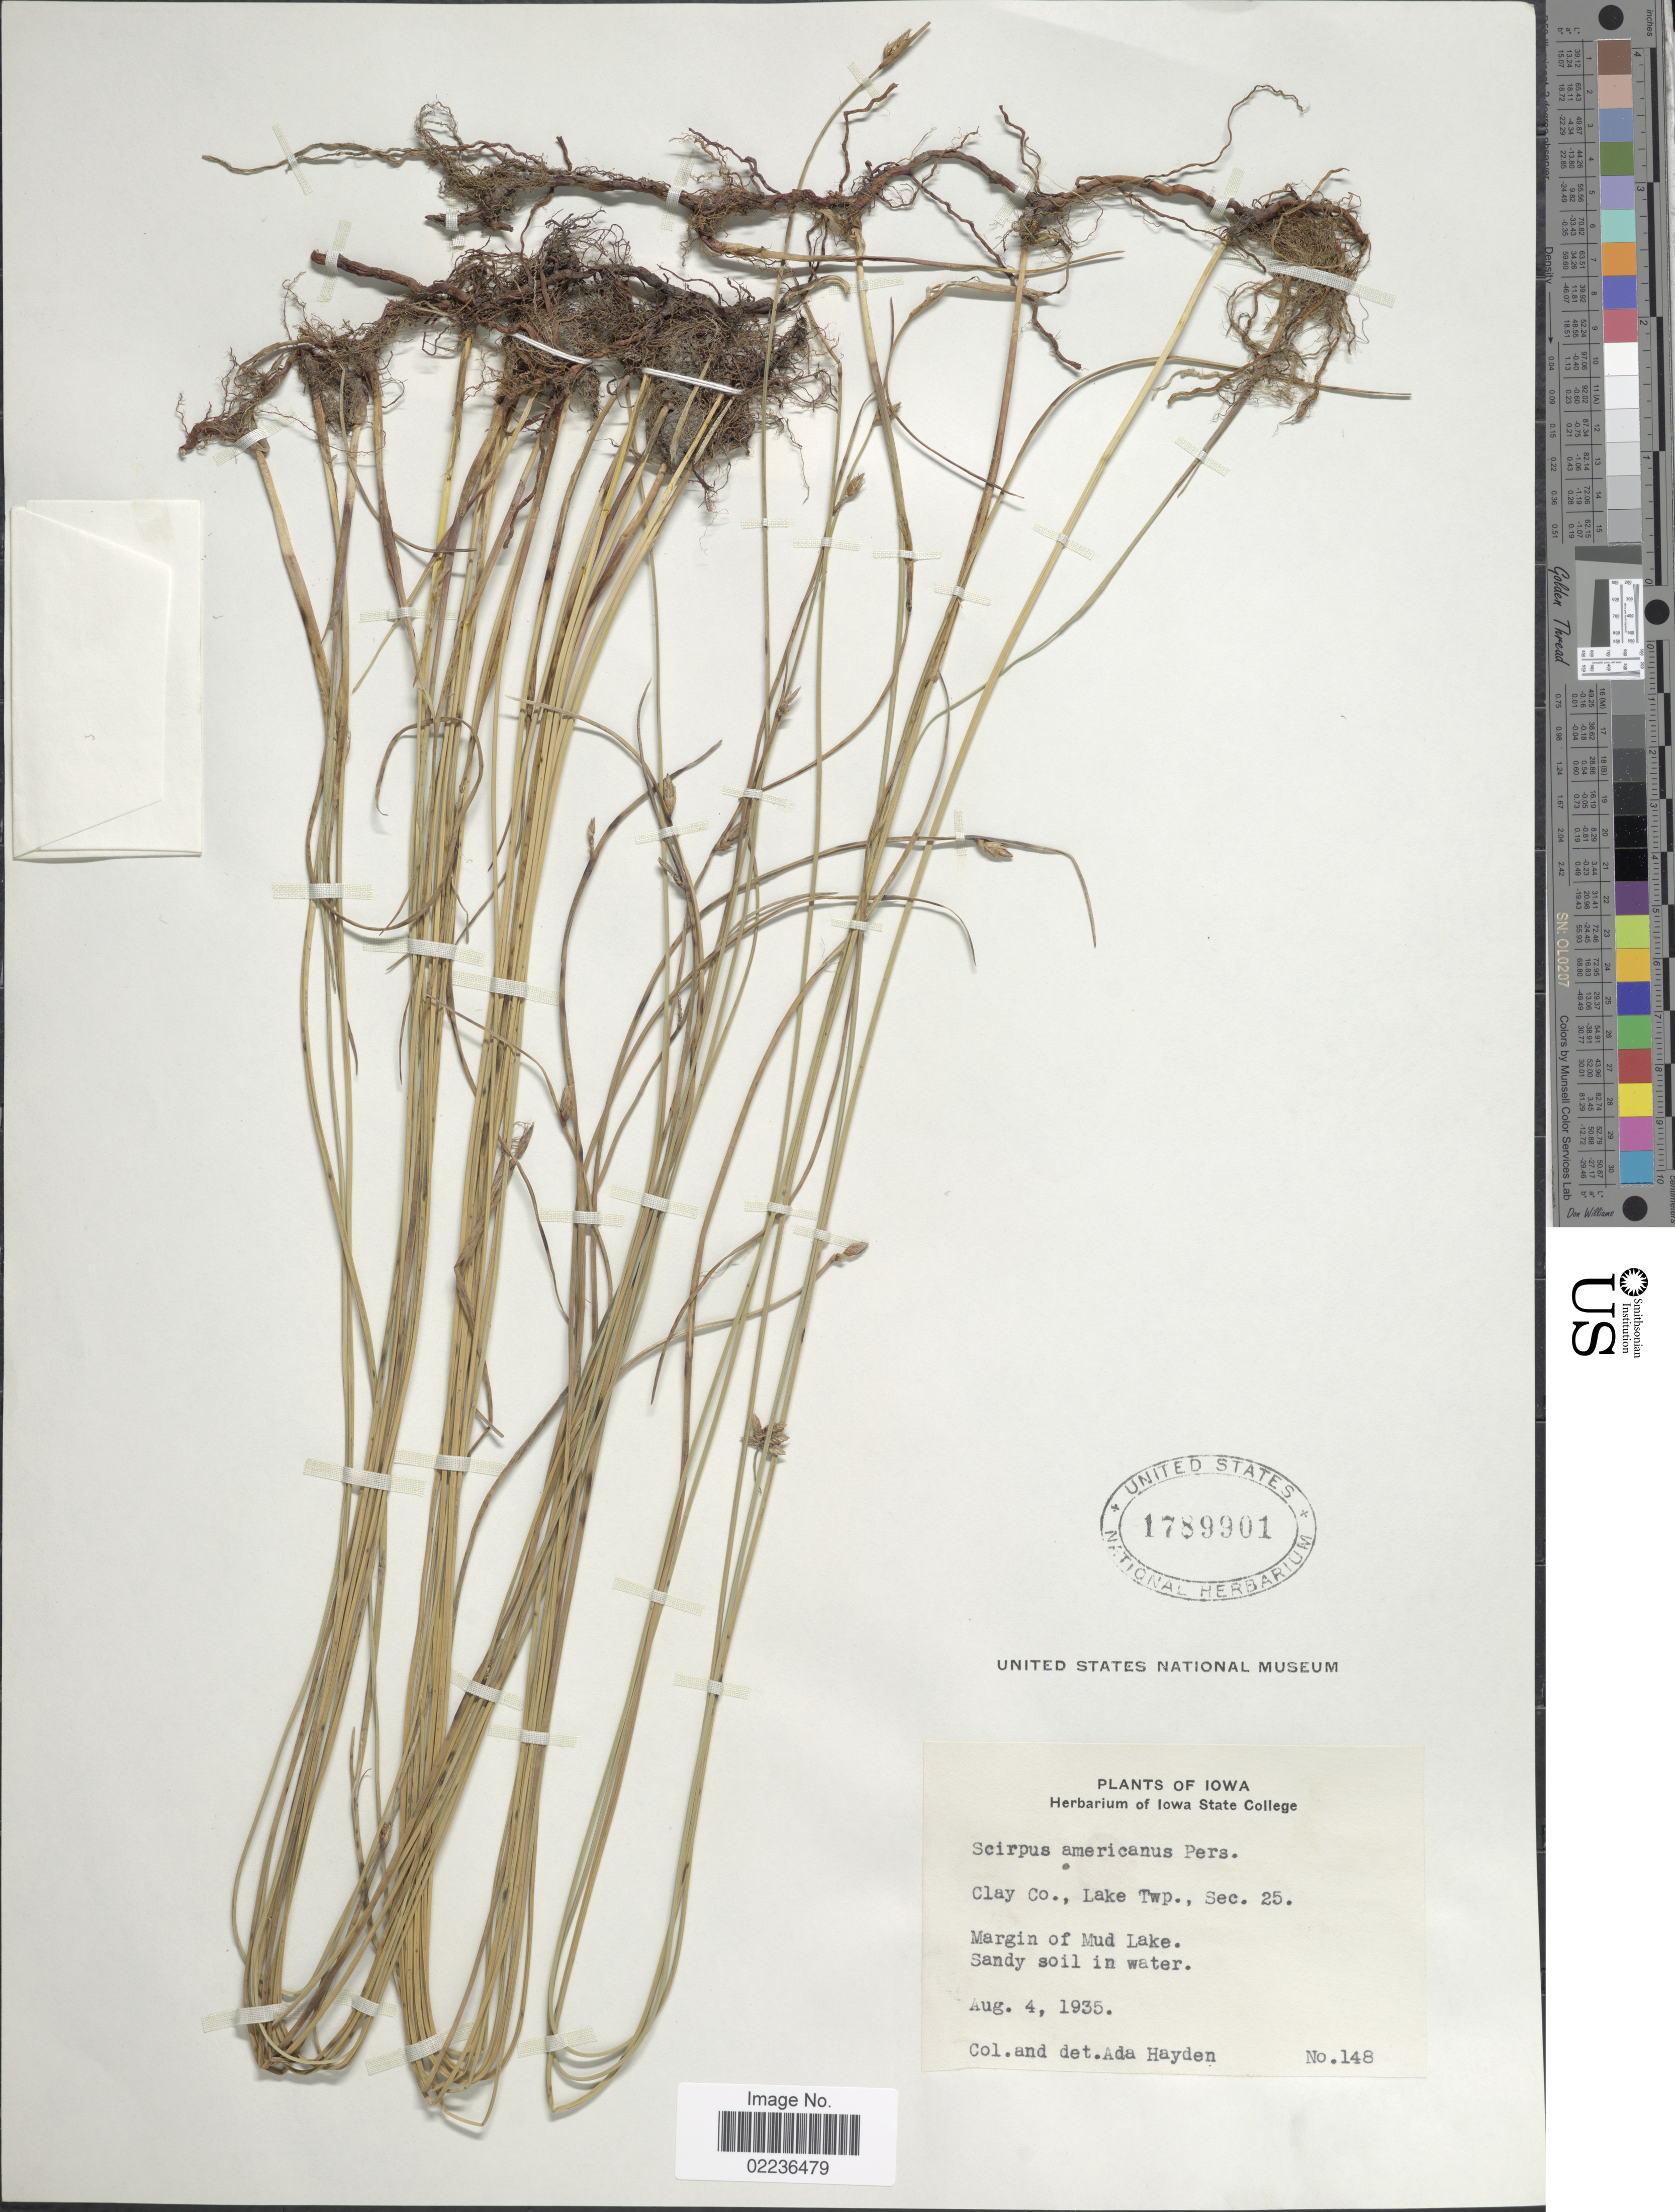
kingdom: Plantae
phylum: Tracheophyta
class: Liliopsida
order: Poales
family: Cyperaceae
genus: Schoenoplectus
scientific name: Schoenoplectus pungens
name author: (Vahl) Palla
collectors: Ada Hayden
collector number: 148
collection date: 1935-08-04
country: United States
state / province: Iowa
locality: Clay Co., Lake Twp., Sec. 25. Margin of Mud Lake, sandy soil in water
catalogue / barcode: US 1789901